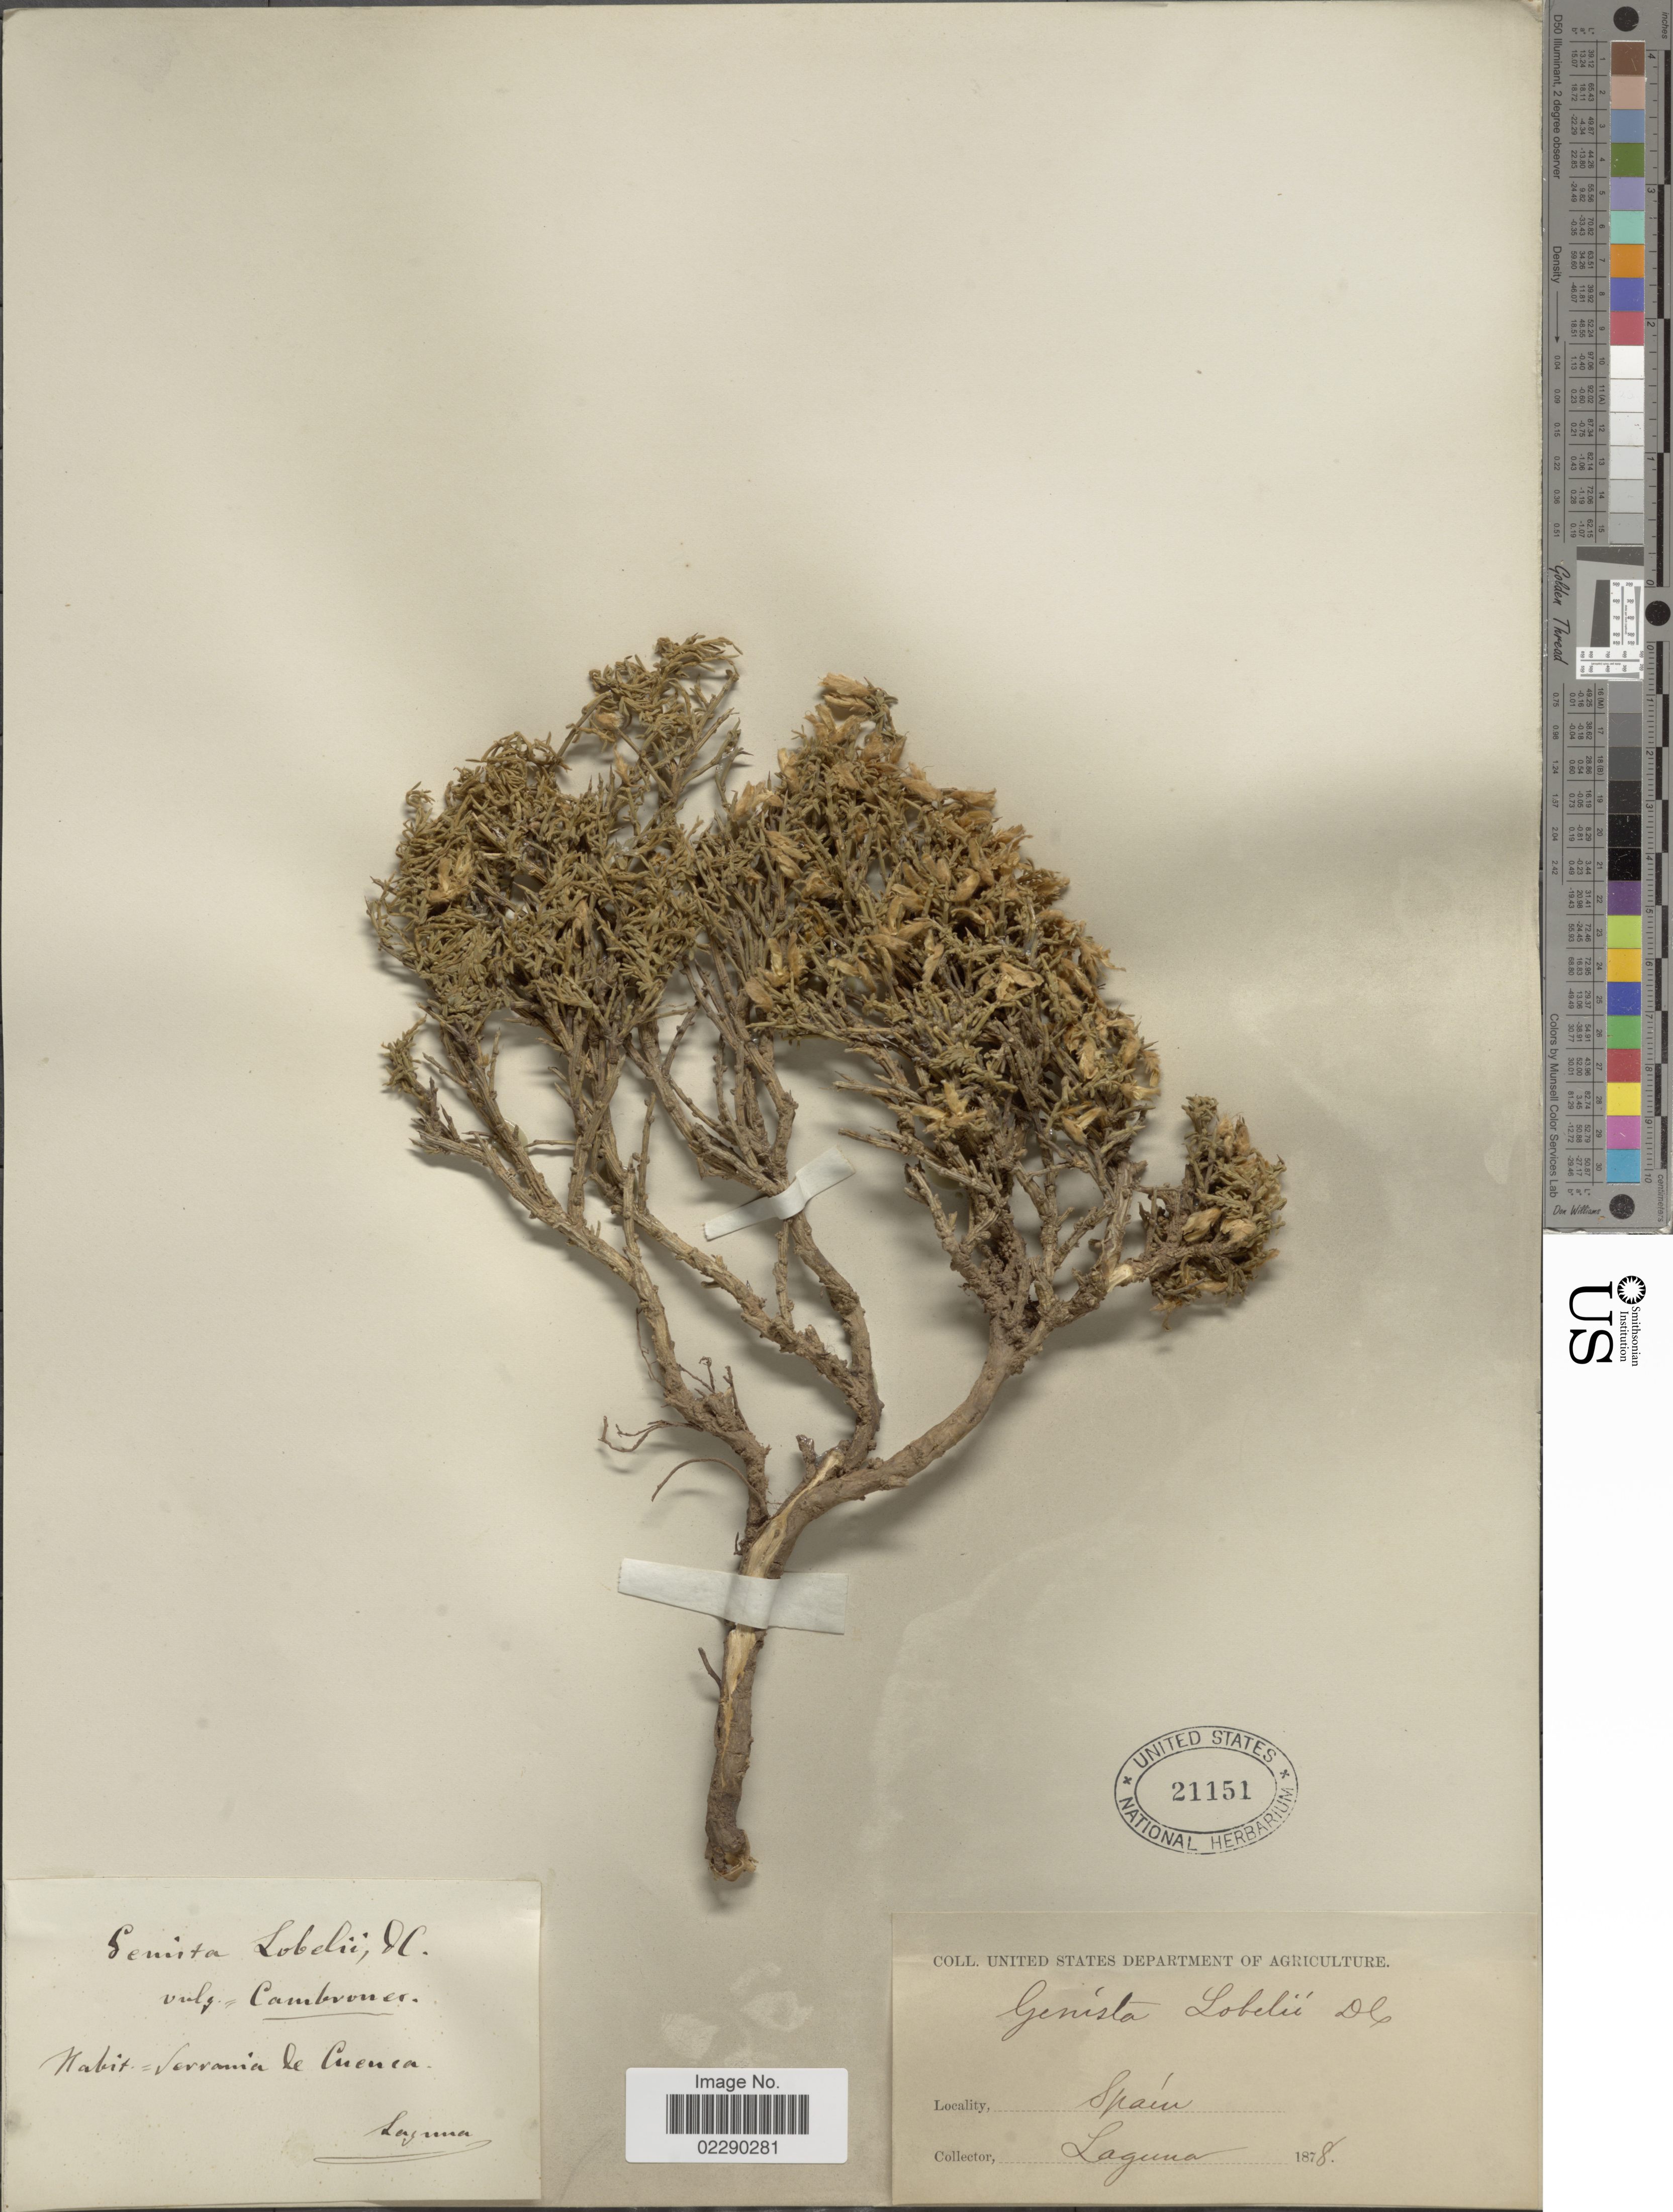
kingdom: Plantae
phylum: Tracheophyta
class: Magnoliopsida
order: Fabales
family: Fabaceae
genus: Genista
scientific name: Genista lobelii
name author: DC.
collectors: -. Laguna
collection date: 1878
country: Spain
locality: Serrania de Cuenca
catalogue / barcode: US 21151